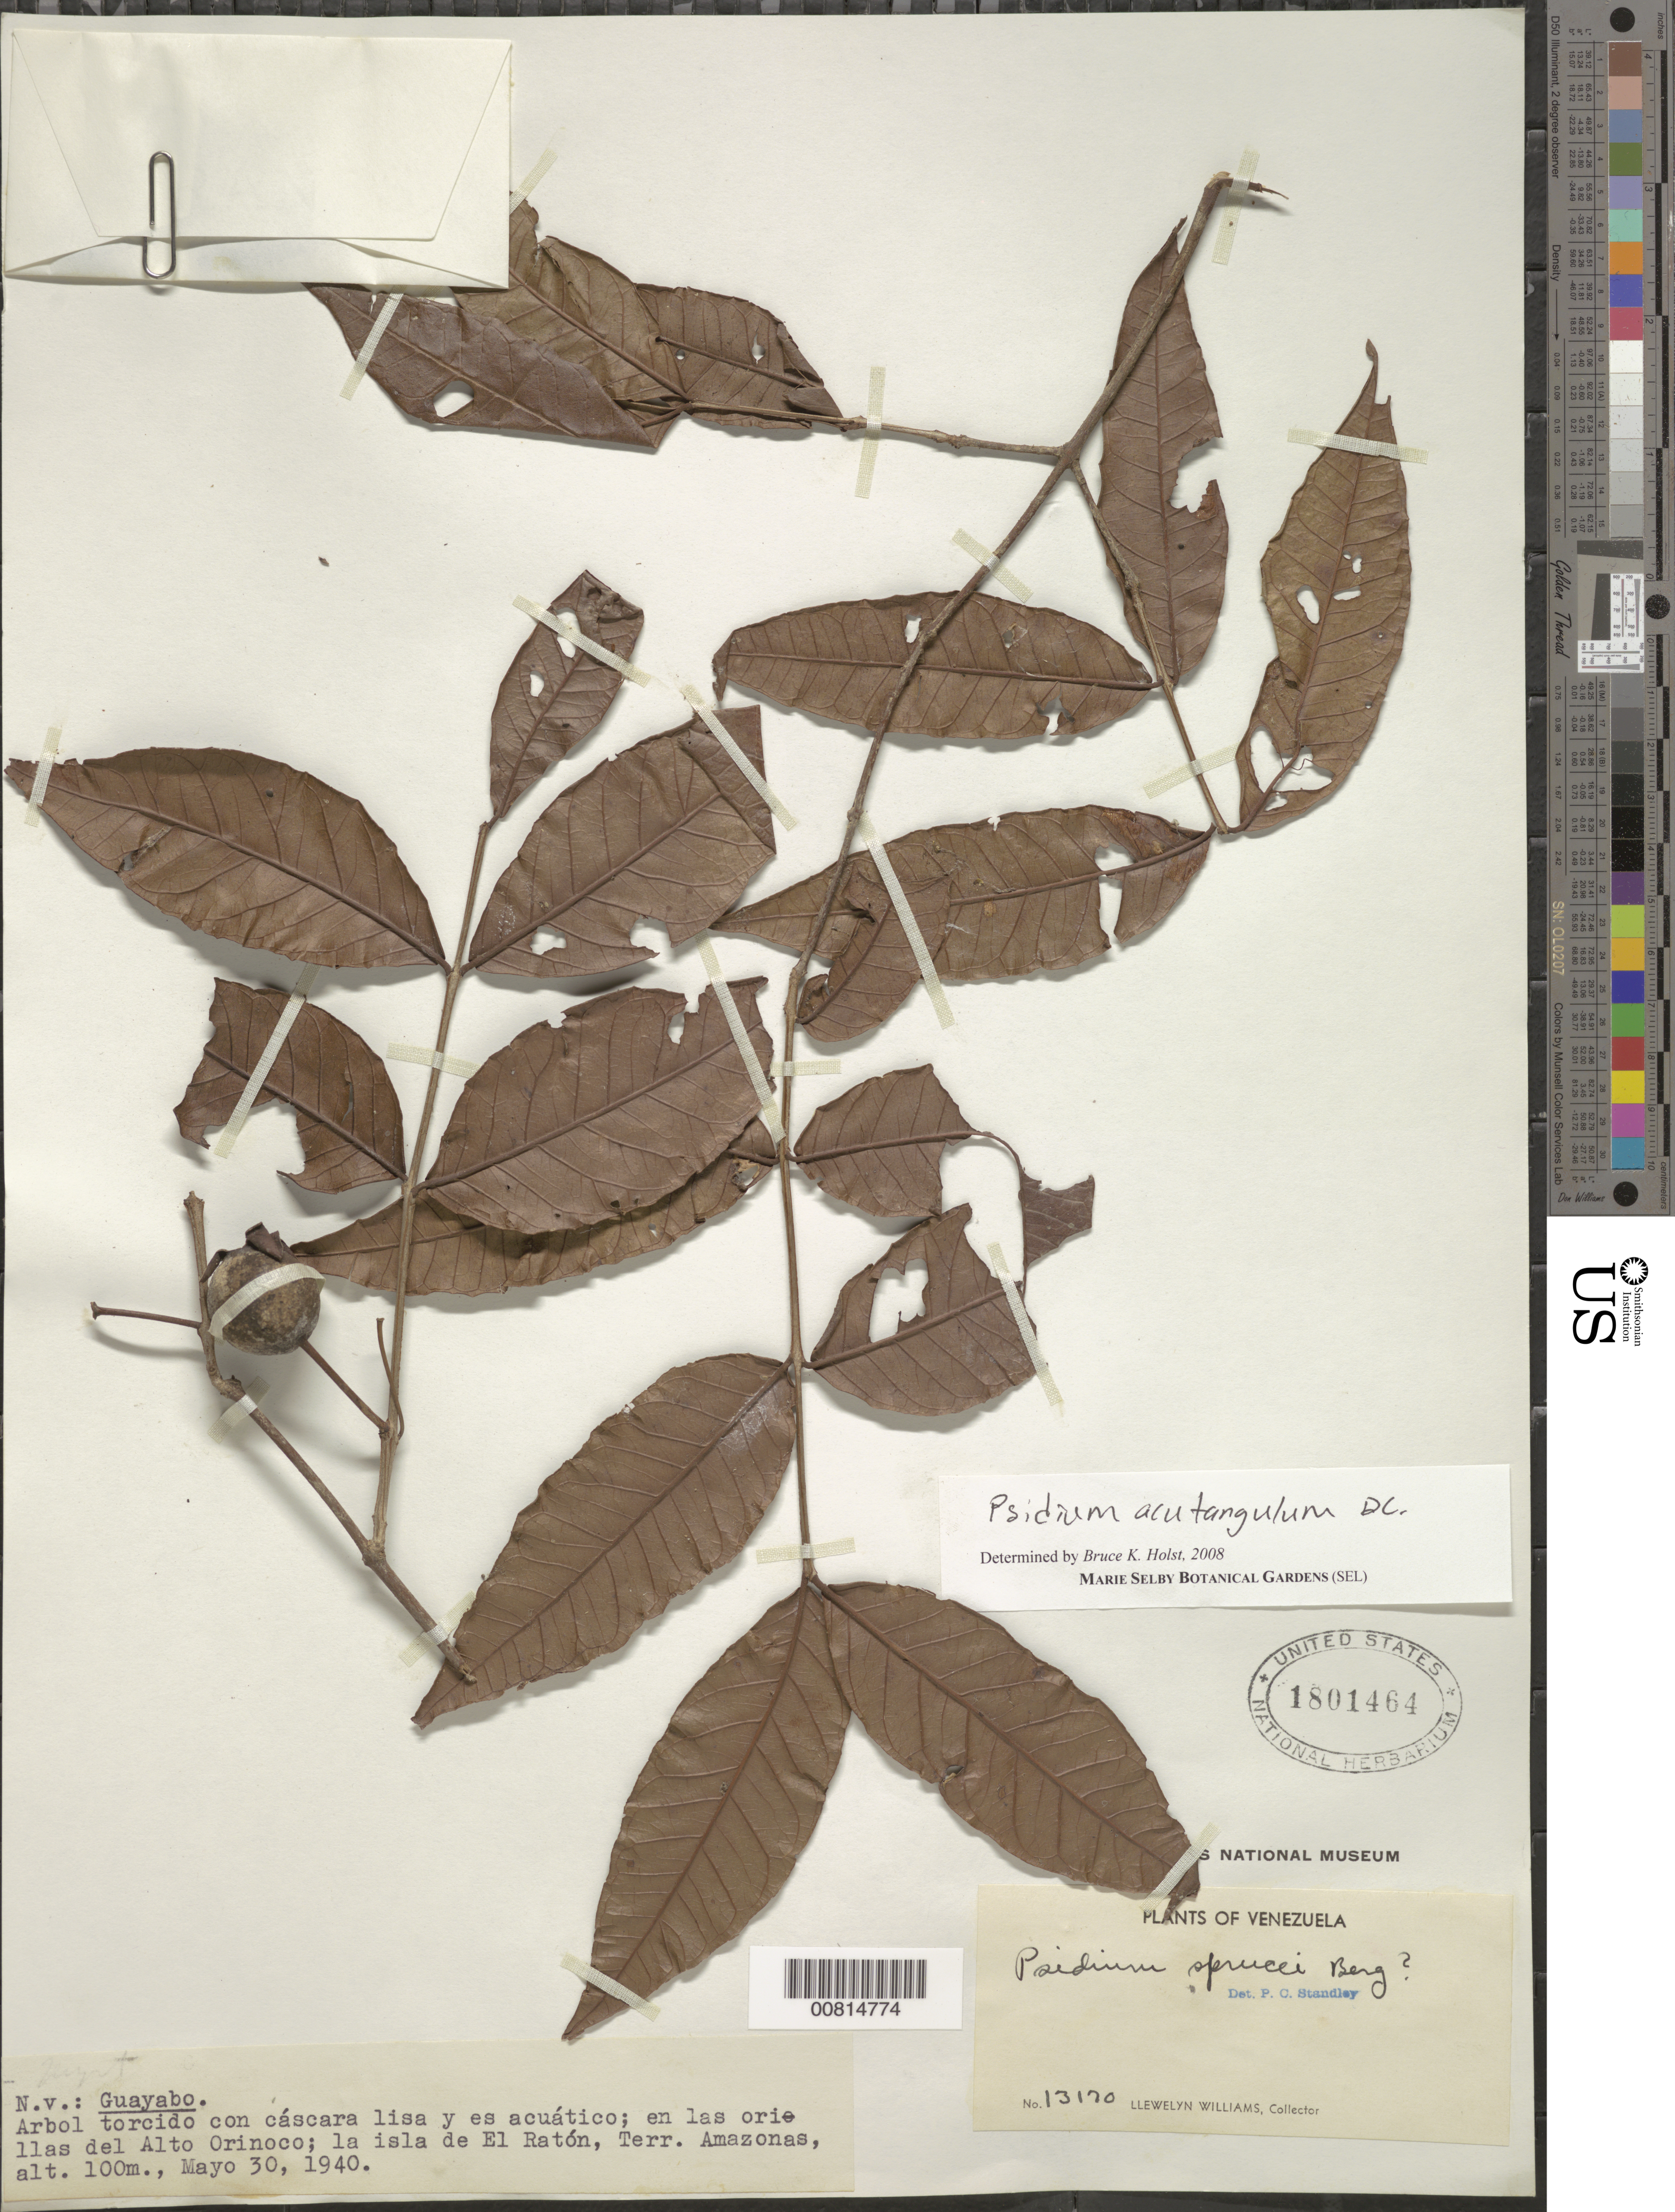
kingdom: Plantae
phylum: Tracheophyta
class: Magnoliopsida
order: Myrtales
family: Myrtaceae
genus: Psidium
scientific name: Psidium acutangulum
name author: (DC.) DC.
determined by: Holst, Bruce K.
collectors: Ll. Williams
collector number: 13170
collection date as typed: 30-May-40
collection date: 1940-05-30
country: Venezuela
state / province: Amazonas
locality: Isla de El Ratón, Alto Orinoco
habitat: Edge of river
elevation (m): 100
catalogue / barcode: US 1801464